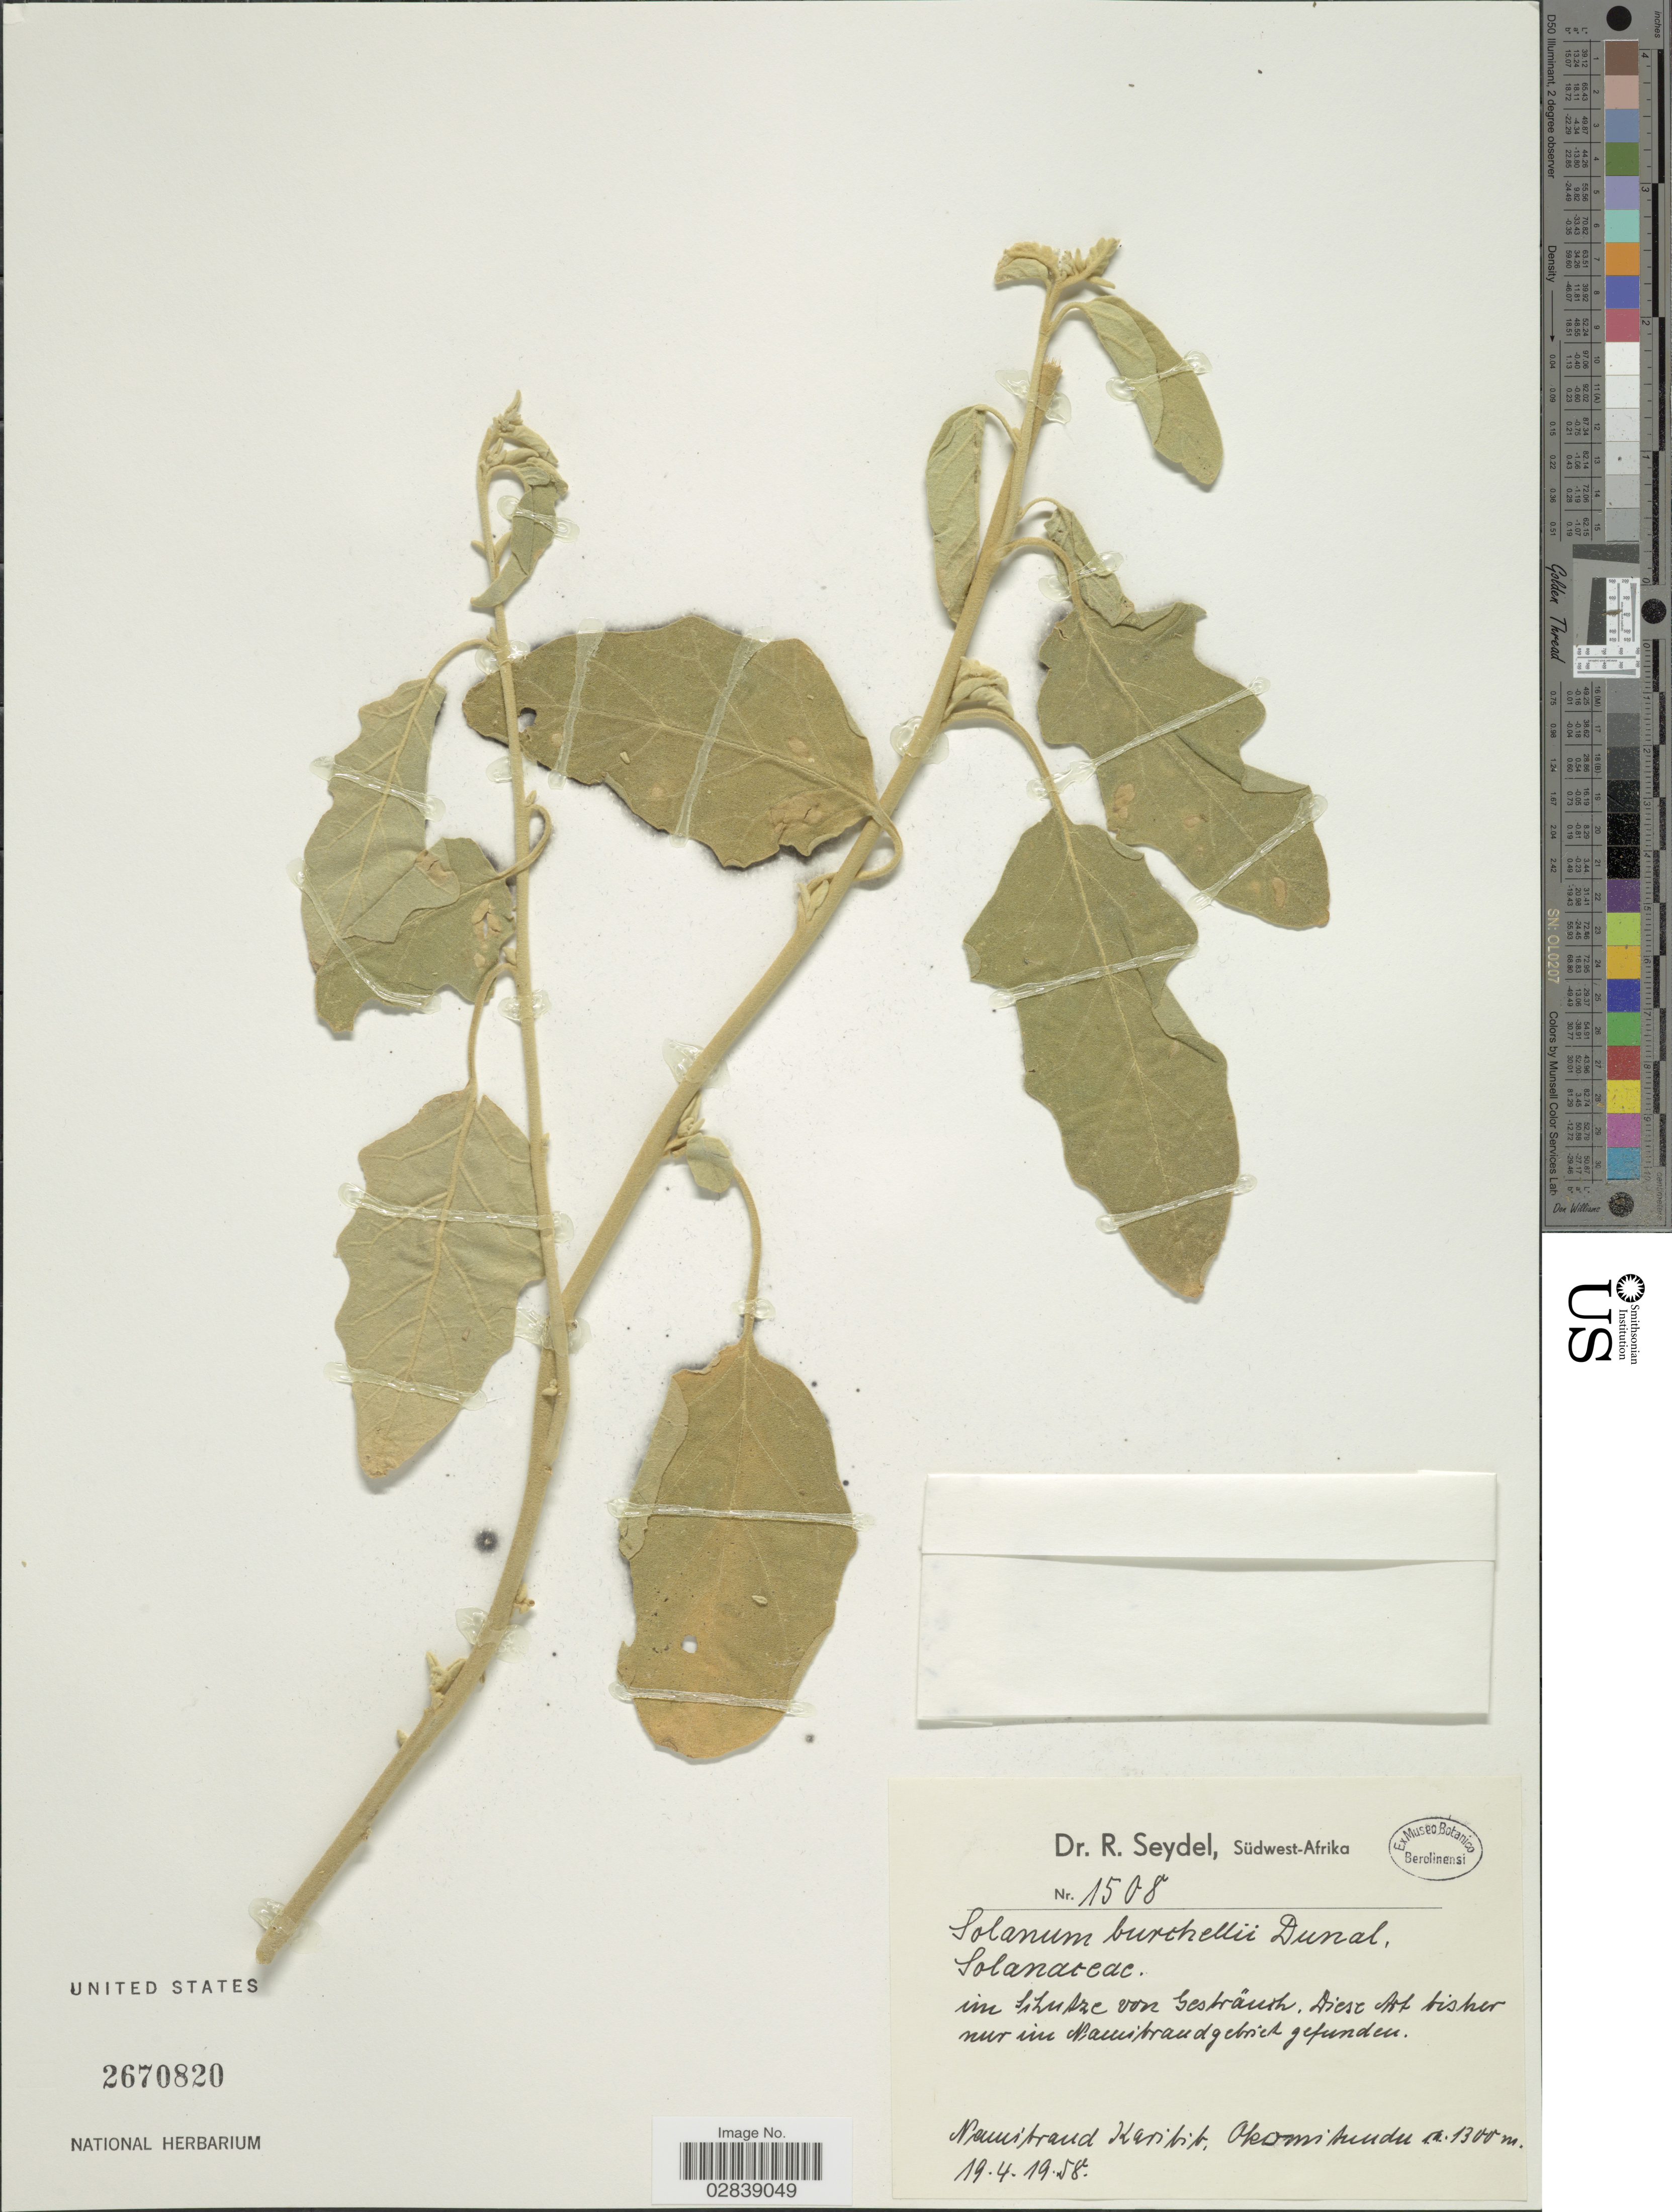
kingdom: Plantae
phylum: Tracheophyta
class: Magnoliopsida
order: Solanales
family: Solanaceae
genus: Solanum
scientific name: Solanum burchellii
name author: Dunal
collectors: R. Seydel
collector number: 1508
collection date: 1958-04-19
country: Namibia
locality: Südwest-Afrika. Namstraud Karibib. Okomitundu.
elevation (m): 1300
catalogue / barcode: US 2670820